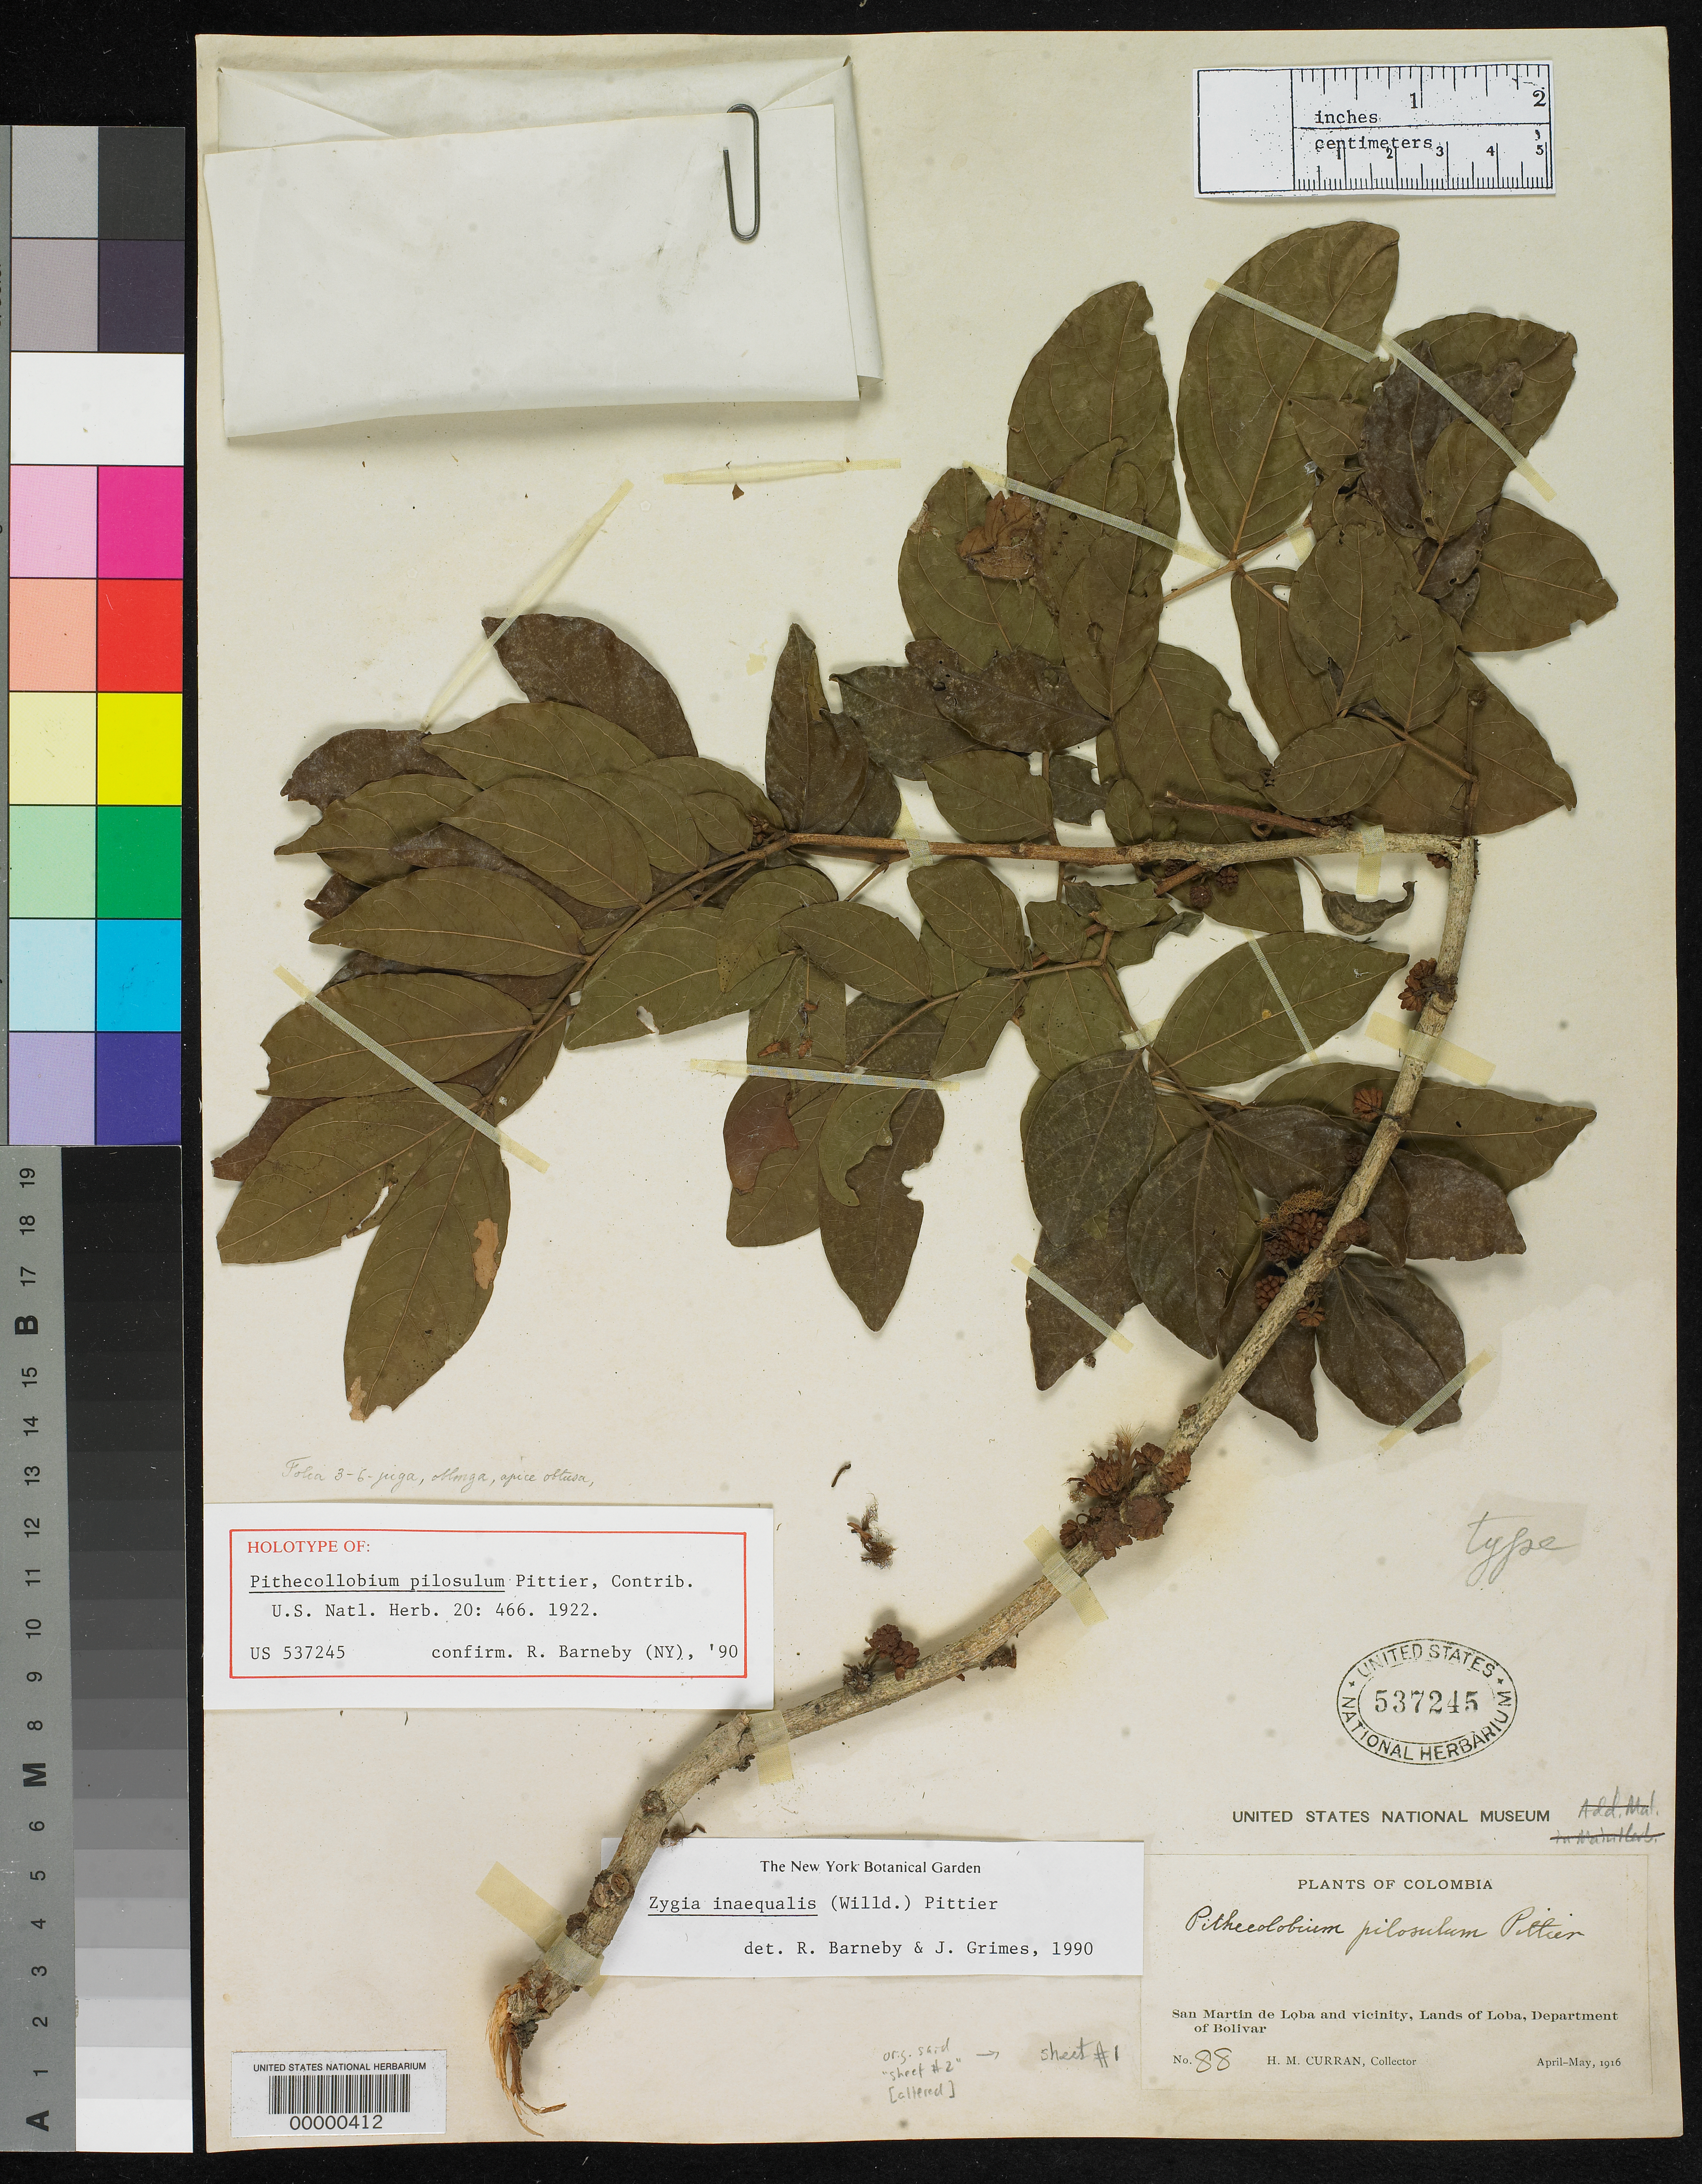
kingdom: Plantae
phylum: Tracheophyta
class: Magnoliopsida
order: Fabales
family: Fabaceae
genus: Pithecellobium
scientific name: Pithecellobium pilosulum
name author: Pittier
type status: Holotype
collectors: H. M. Curran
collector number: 88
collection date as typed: Apr 1916 to -- May 1916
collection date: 1916-04/1916-05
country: Colombia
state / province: Bolívar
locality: San Martin de Loba.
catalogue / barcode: US 537245